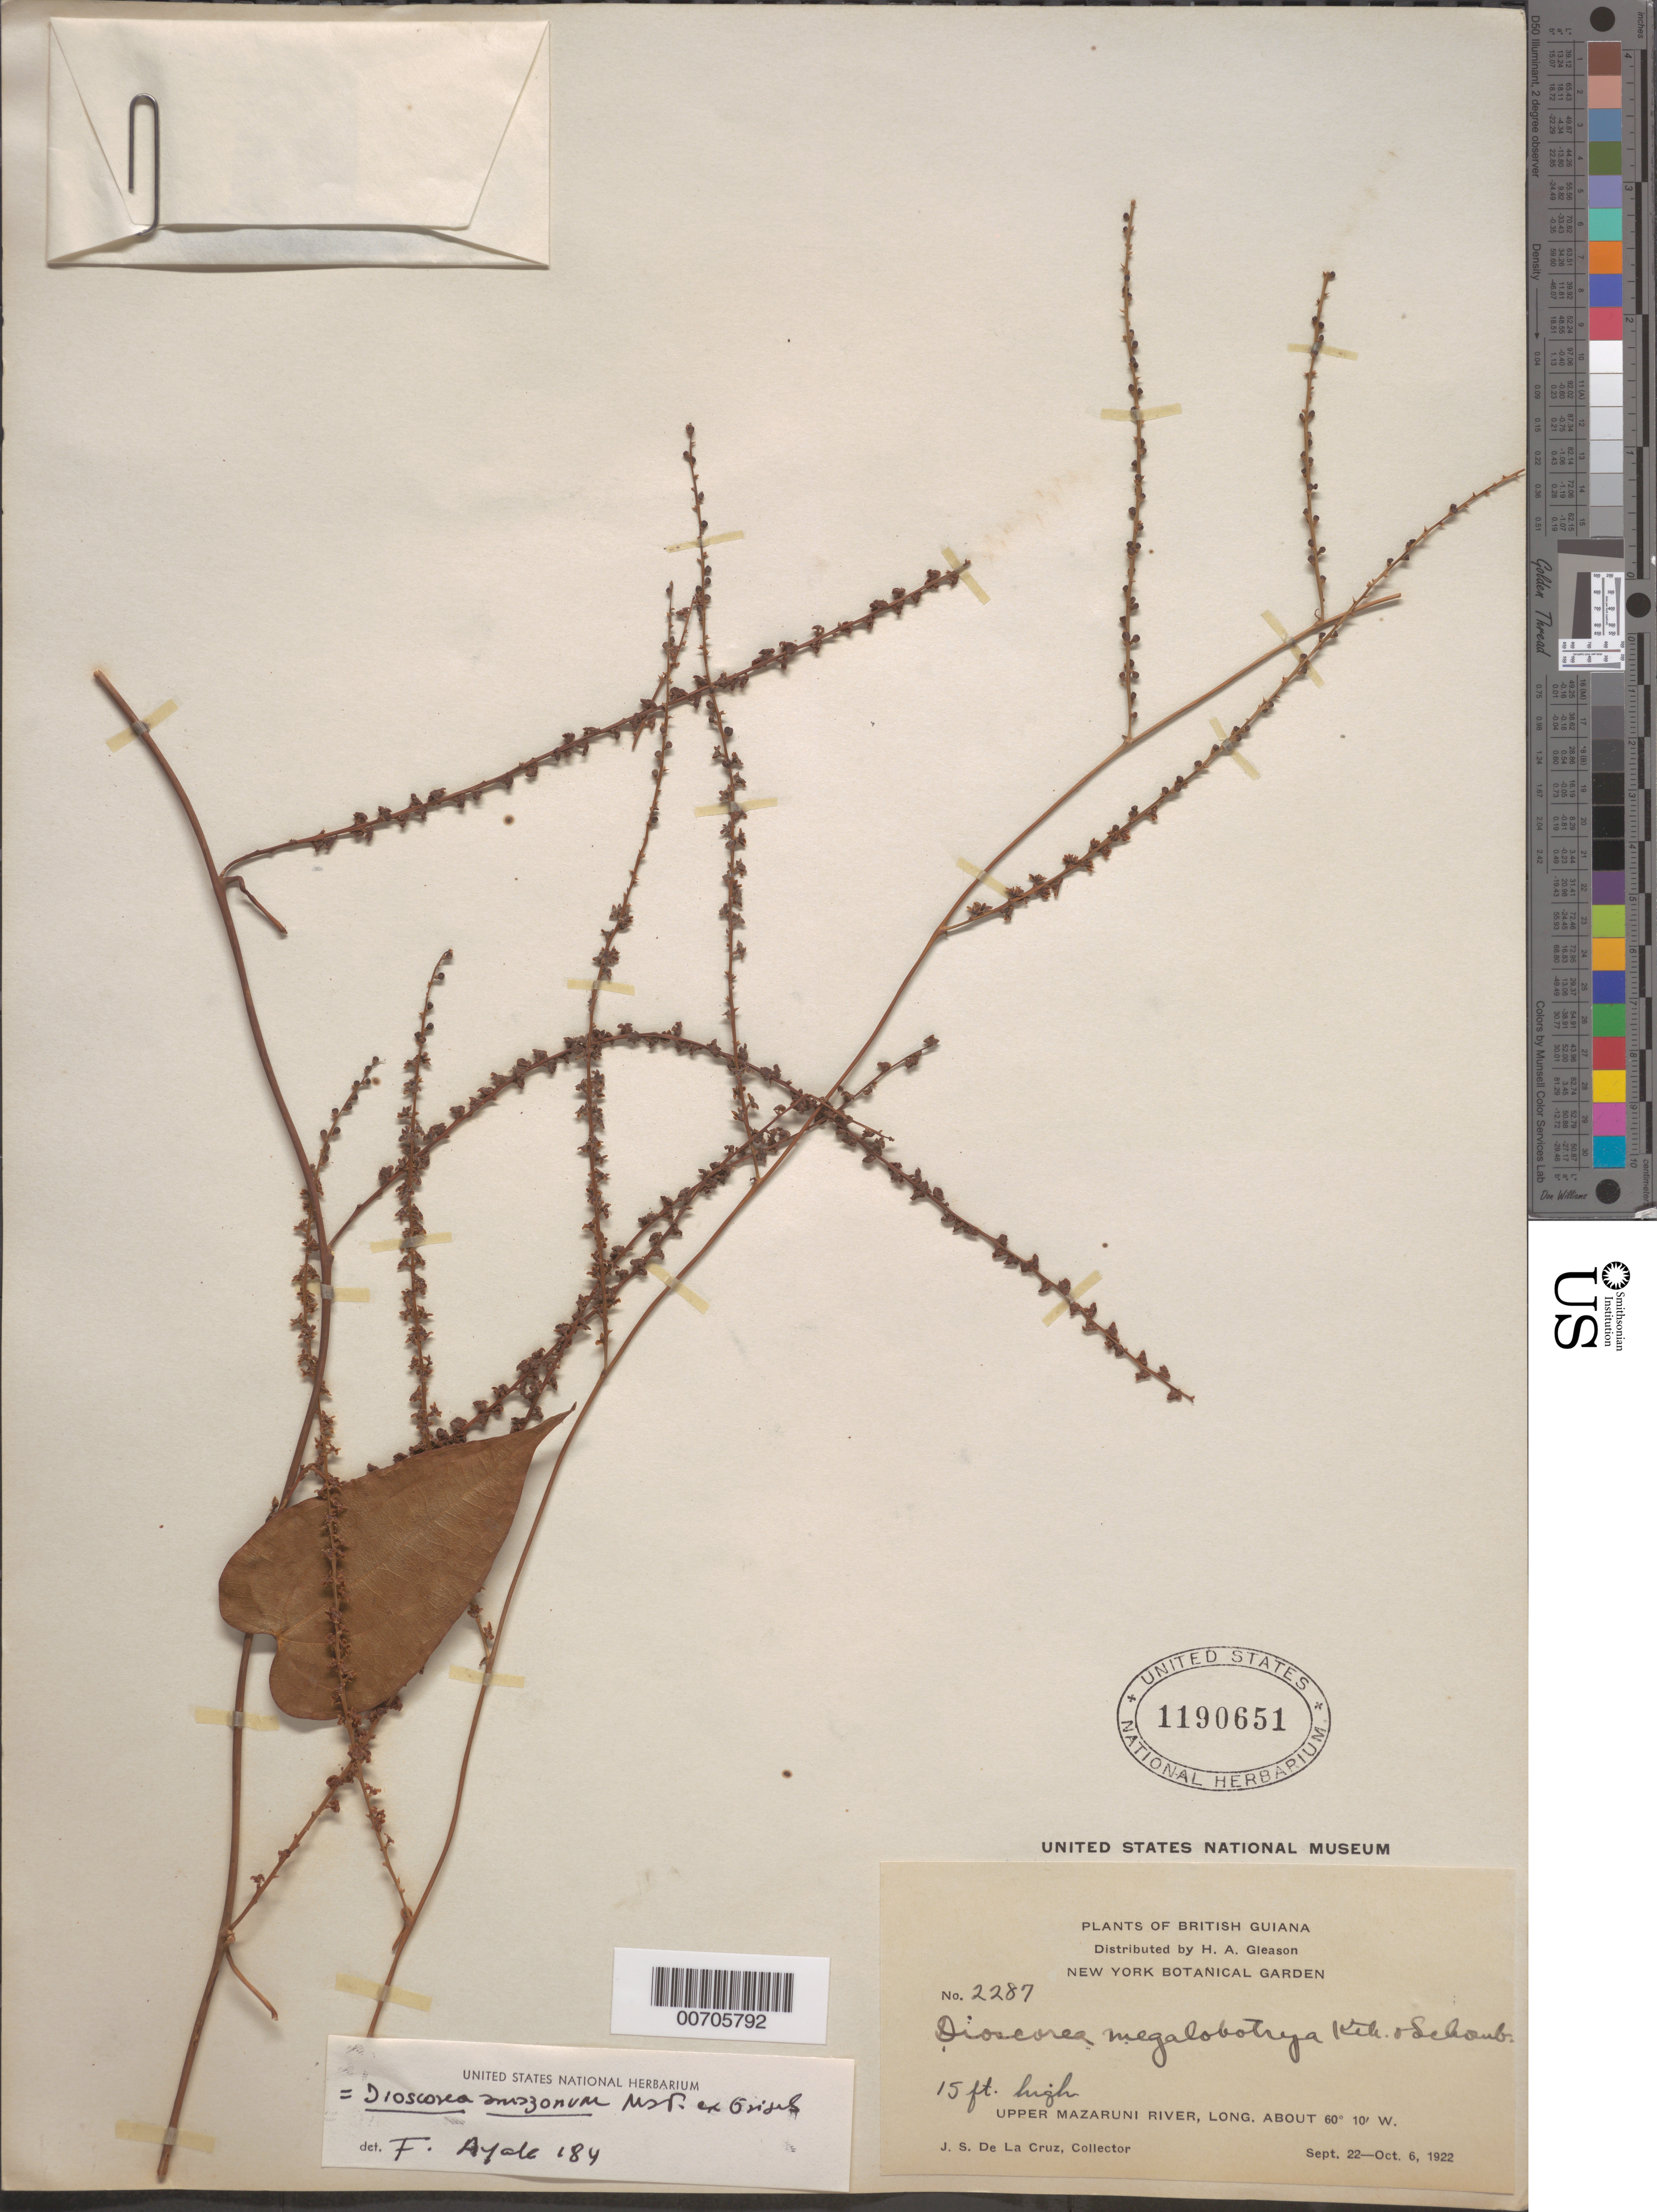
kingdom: Plantae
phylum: Tracheophyta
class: Liliopsida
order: Dioscoreales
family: Dioscoreaceae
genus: Dioscorea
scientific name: Dioscorea amazonum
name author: Mart. ex Griseb.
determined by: Ayala F., Franklin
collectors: J. S. de la Cruz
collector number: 2287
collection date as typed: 22-Sep-22 to 6-Oct-22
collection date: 1922-09-22/1922-10-06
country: Guyana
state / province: Cuyuni-Mazaruni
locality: Upper Mazaruni R.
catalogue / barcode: US 1190651